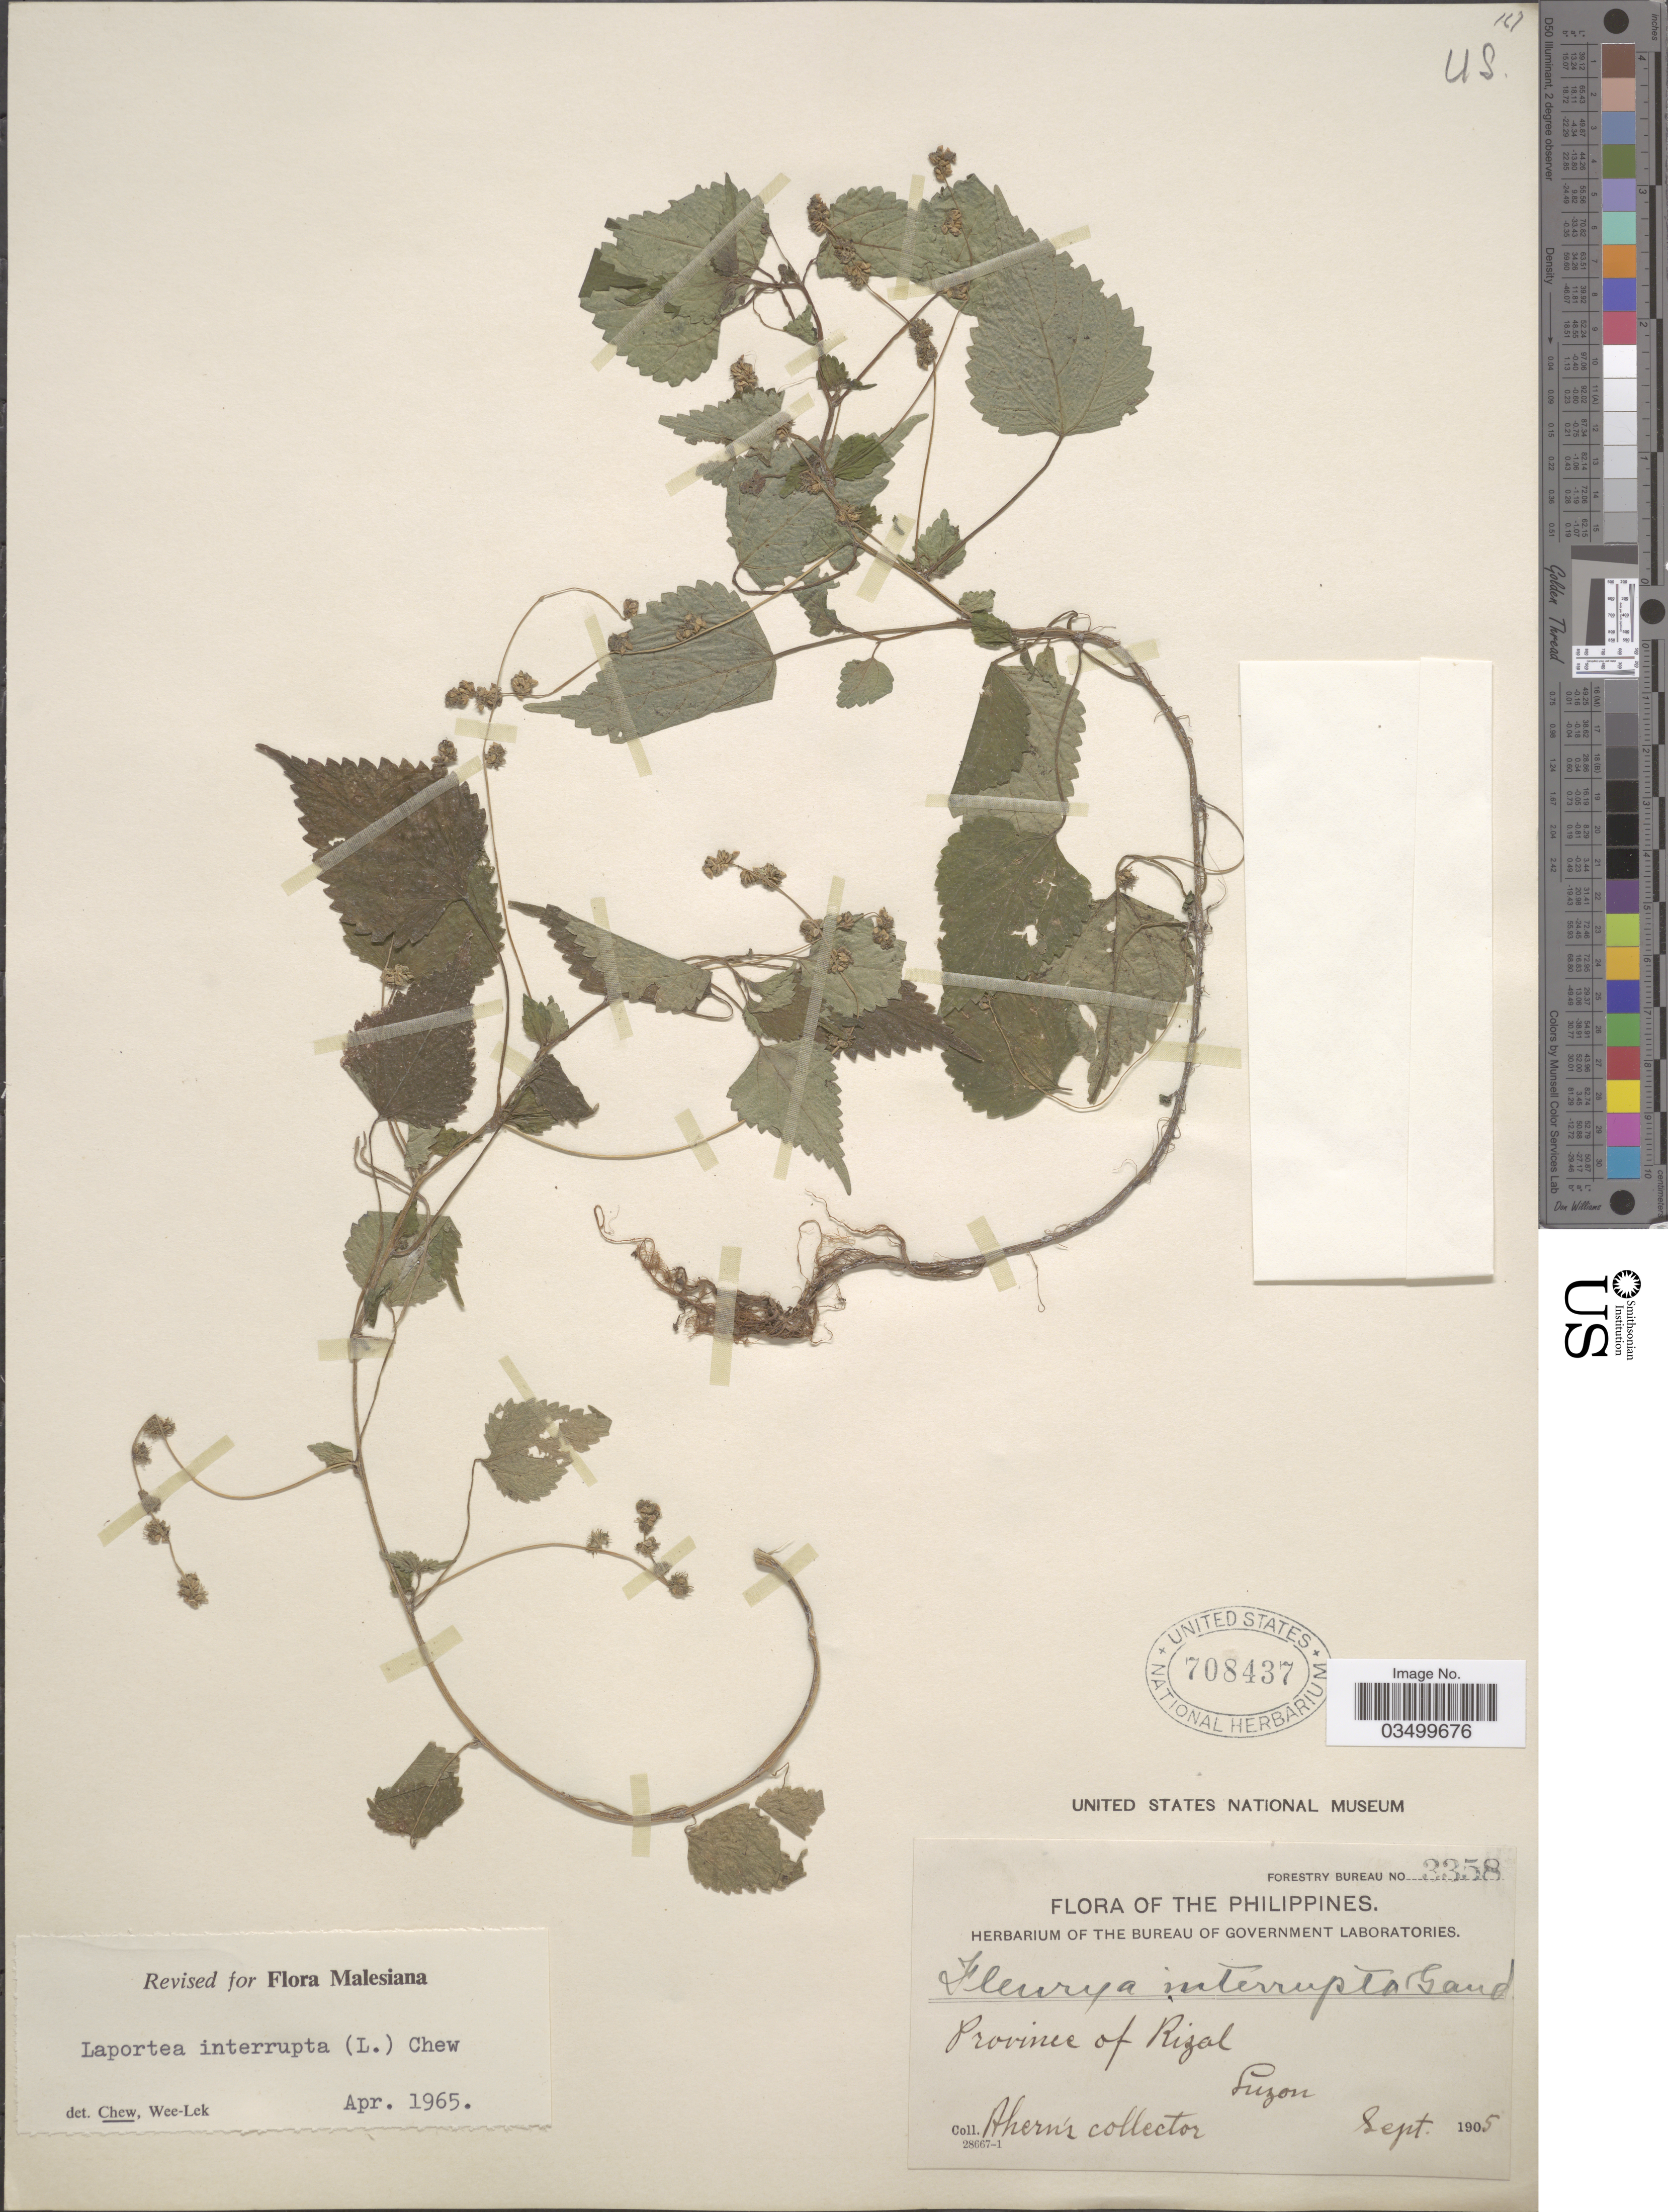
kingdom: Plantae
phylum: Tracheophyta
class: Magnoliopsida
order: Rosales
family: Urticaceae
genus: Laportea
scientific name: Laportea interrupta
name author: (L.) Chew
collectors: Ahern's collector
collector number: Forestry Bureau 3358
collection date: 1905-09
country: Philippines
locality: Province of Rizal, Luzon.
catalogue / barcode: US 708437